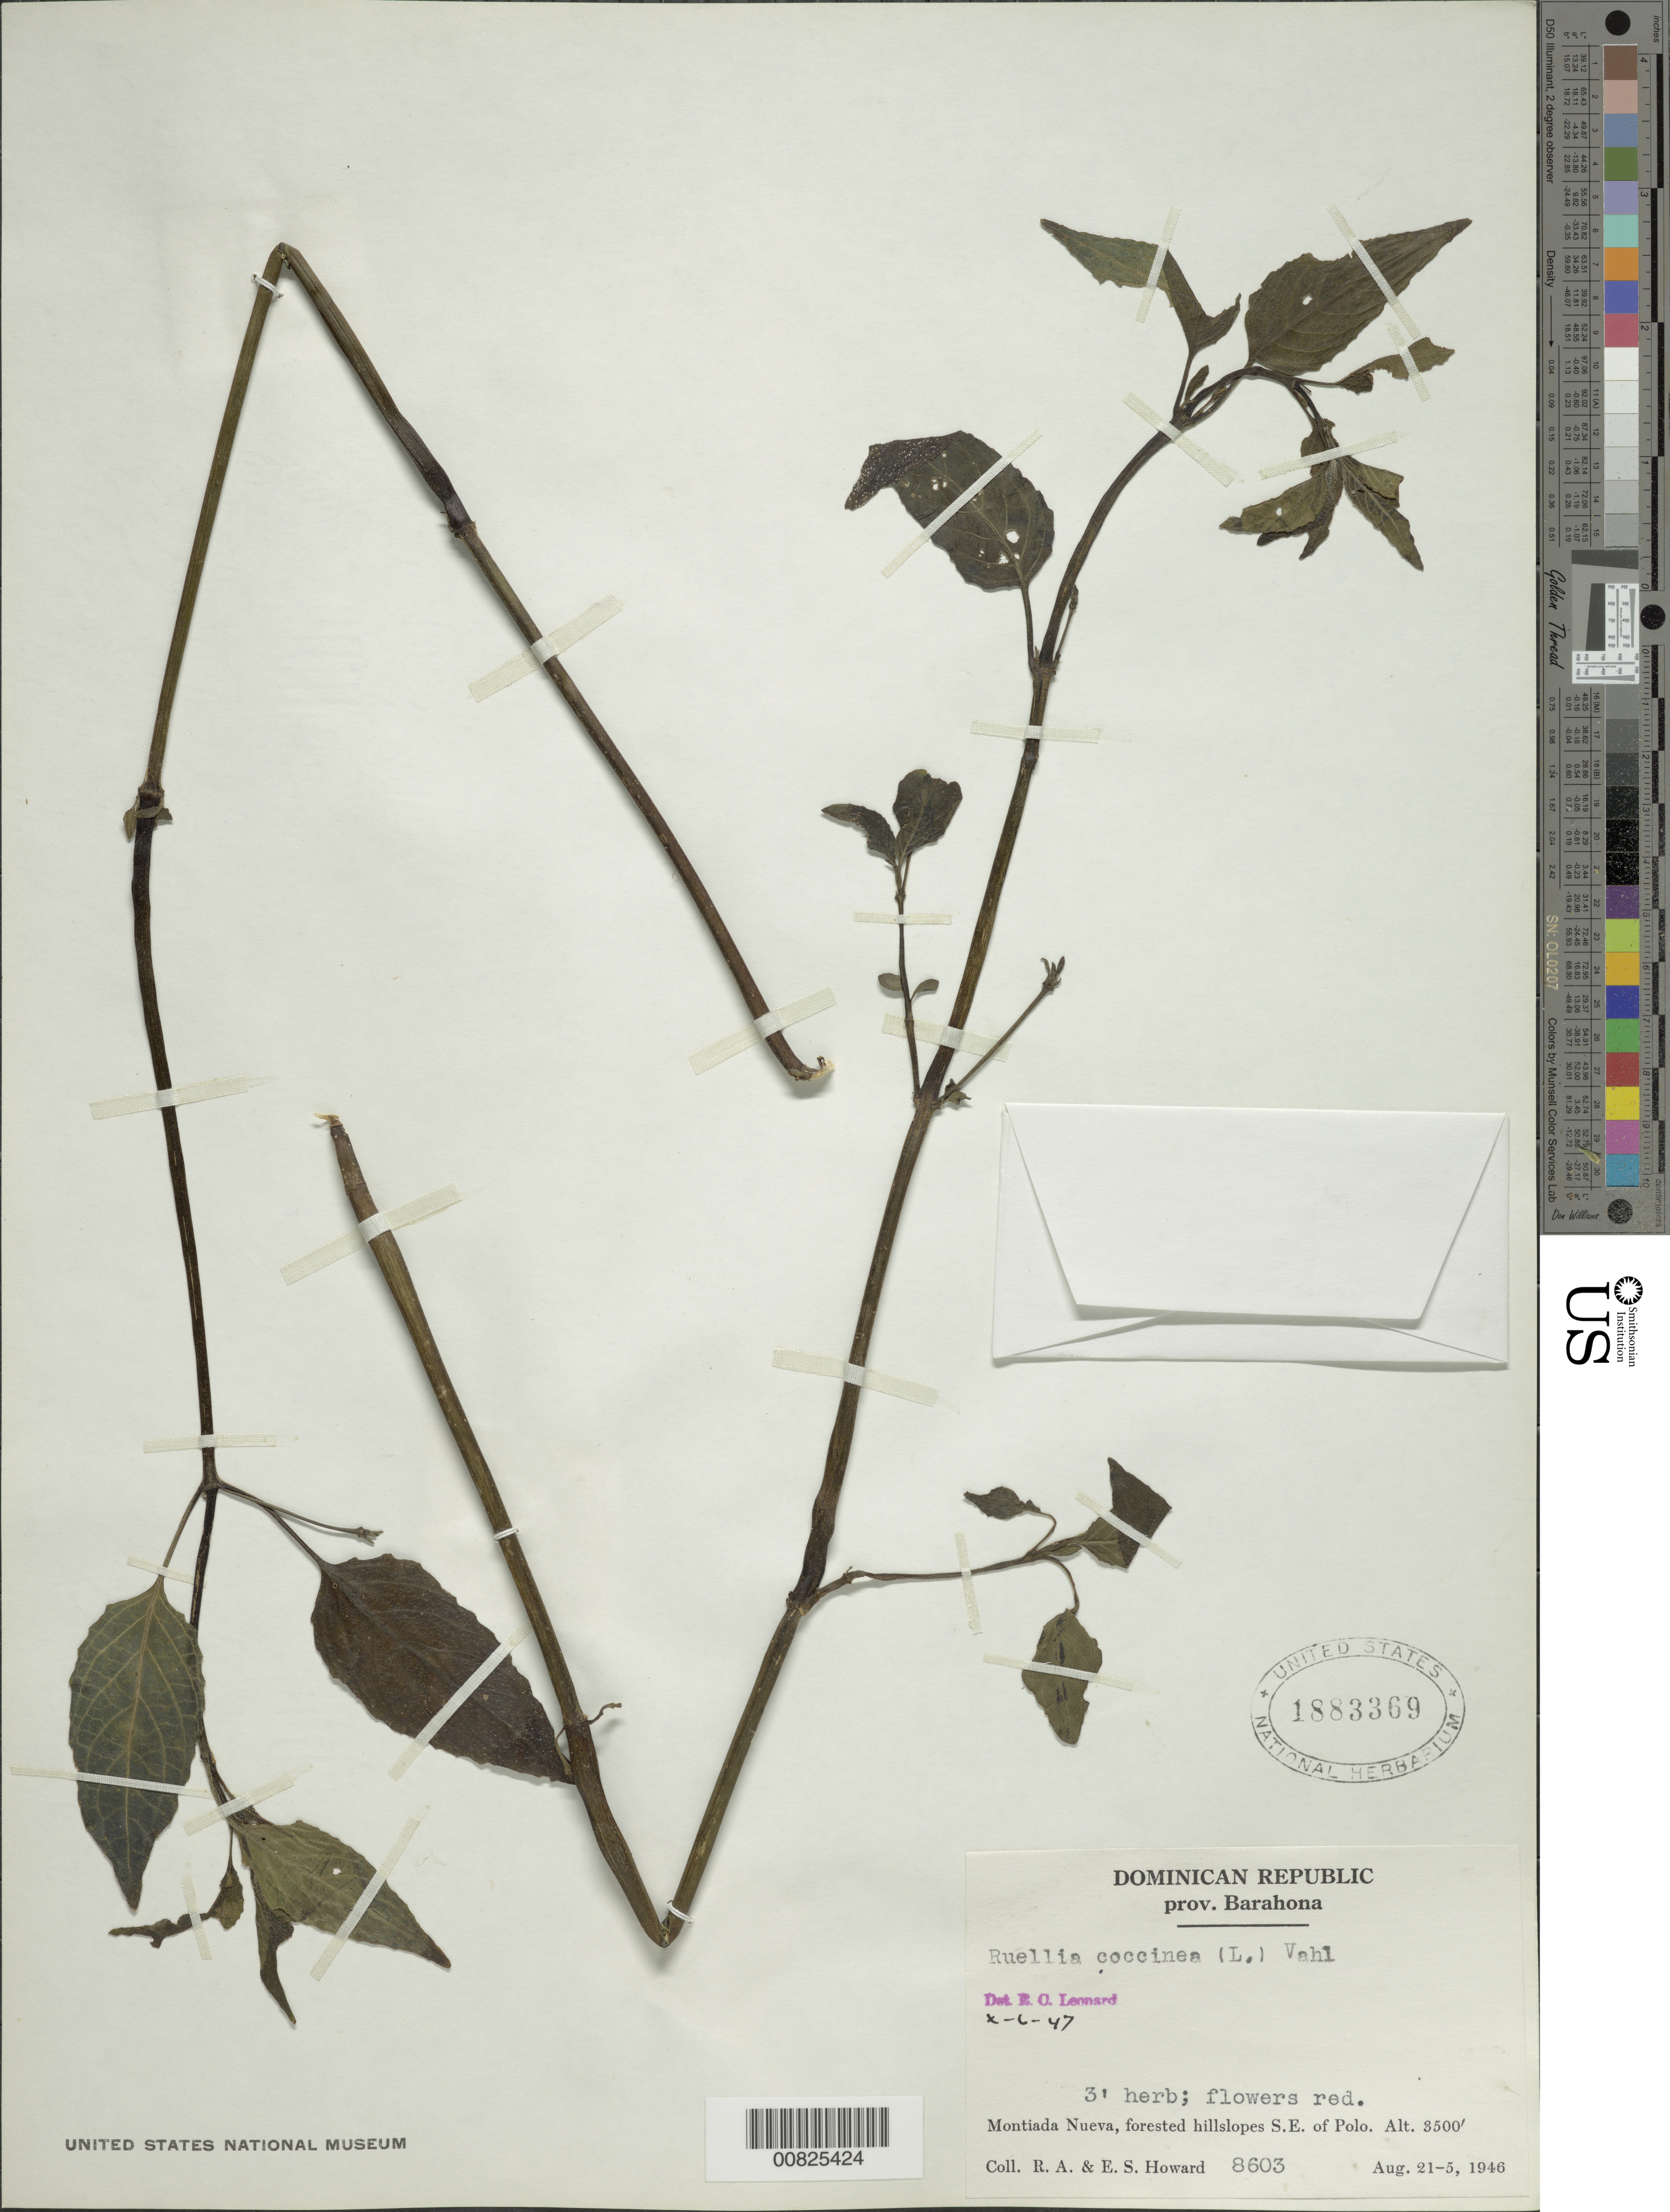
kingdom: Plantae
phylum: Tracheophyta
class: Magnoliopsida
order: Lamiales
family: Acanthaceae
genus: Ruellia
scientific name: Ruellia coccinea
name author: (L.) Vahl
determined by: Leonard, Emery C., (US)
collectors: R. A. Howard & E. S. Howard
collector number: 8603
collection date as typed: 21 Aug 1946 to 25 Aug 1946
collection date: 1946-08-21/1946-08-25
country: Dominican Republic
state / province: Barahona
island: Hispaniola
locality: Montiada Nueva, SE of Polo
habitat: Forested hillslopes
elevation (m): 1067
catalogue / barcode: US 1883369